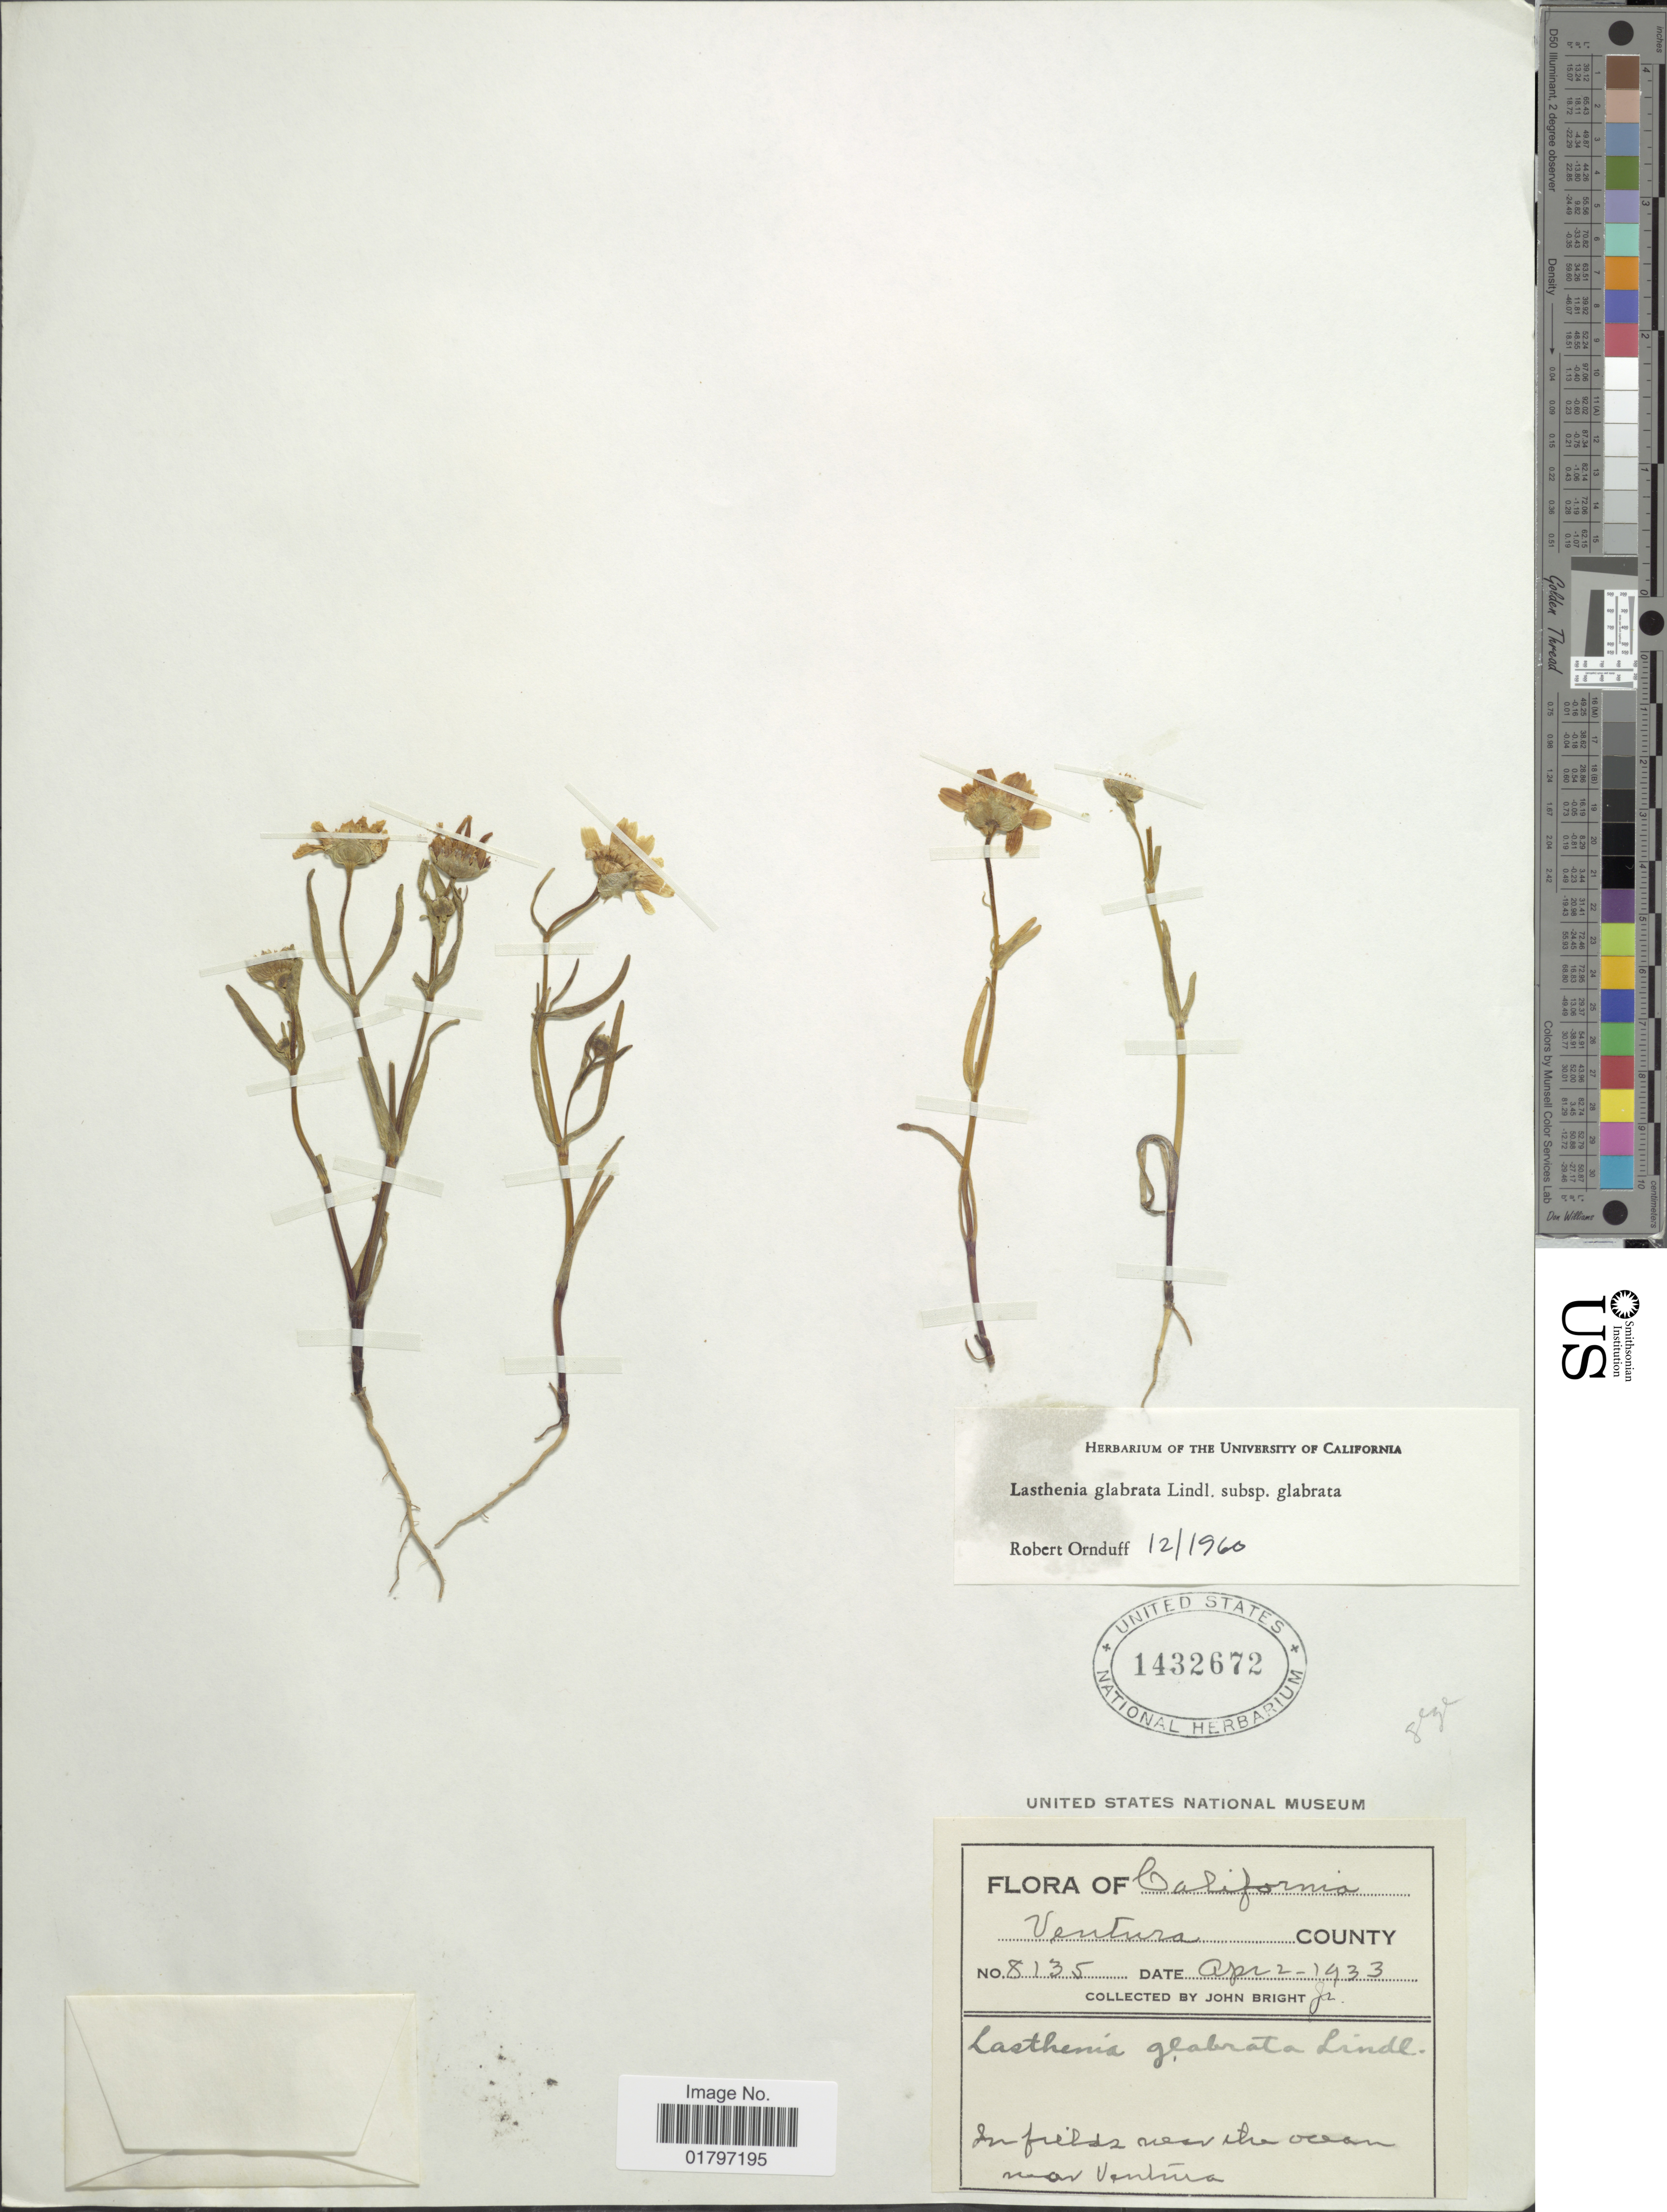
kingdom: Plantae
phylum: Tracheophyta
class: Magnoliopsida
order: Asterales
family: Asteraceae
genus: Lasthenia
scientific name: Lasthenia glabrata subsp. glabrata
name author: Lindl.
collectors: J. Bright Jr.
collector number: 8135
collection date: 1933-04-02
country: United States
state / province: California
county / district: Ventura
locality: Ventura County. In fields near the ocean near Ventura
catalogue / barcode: US 1432672